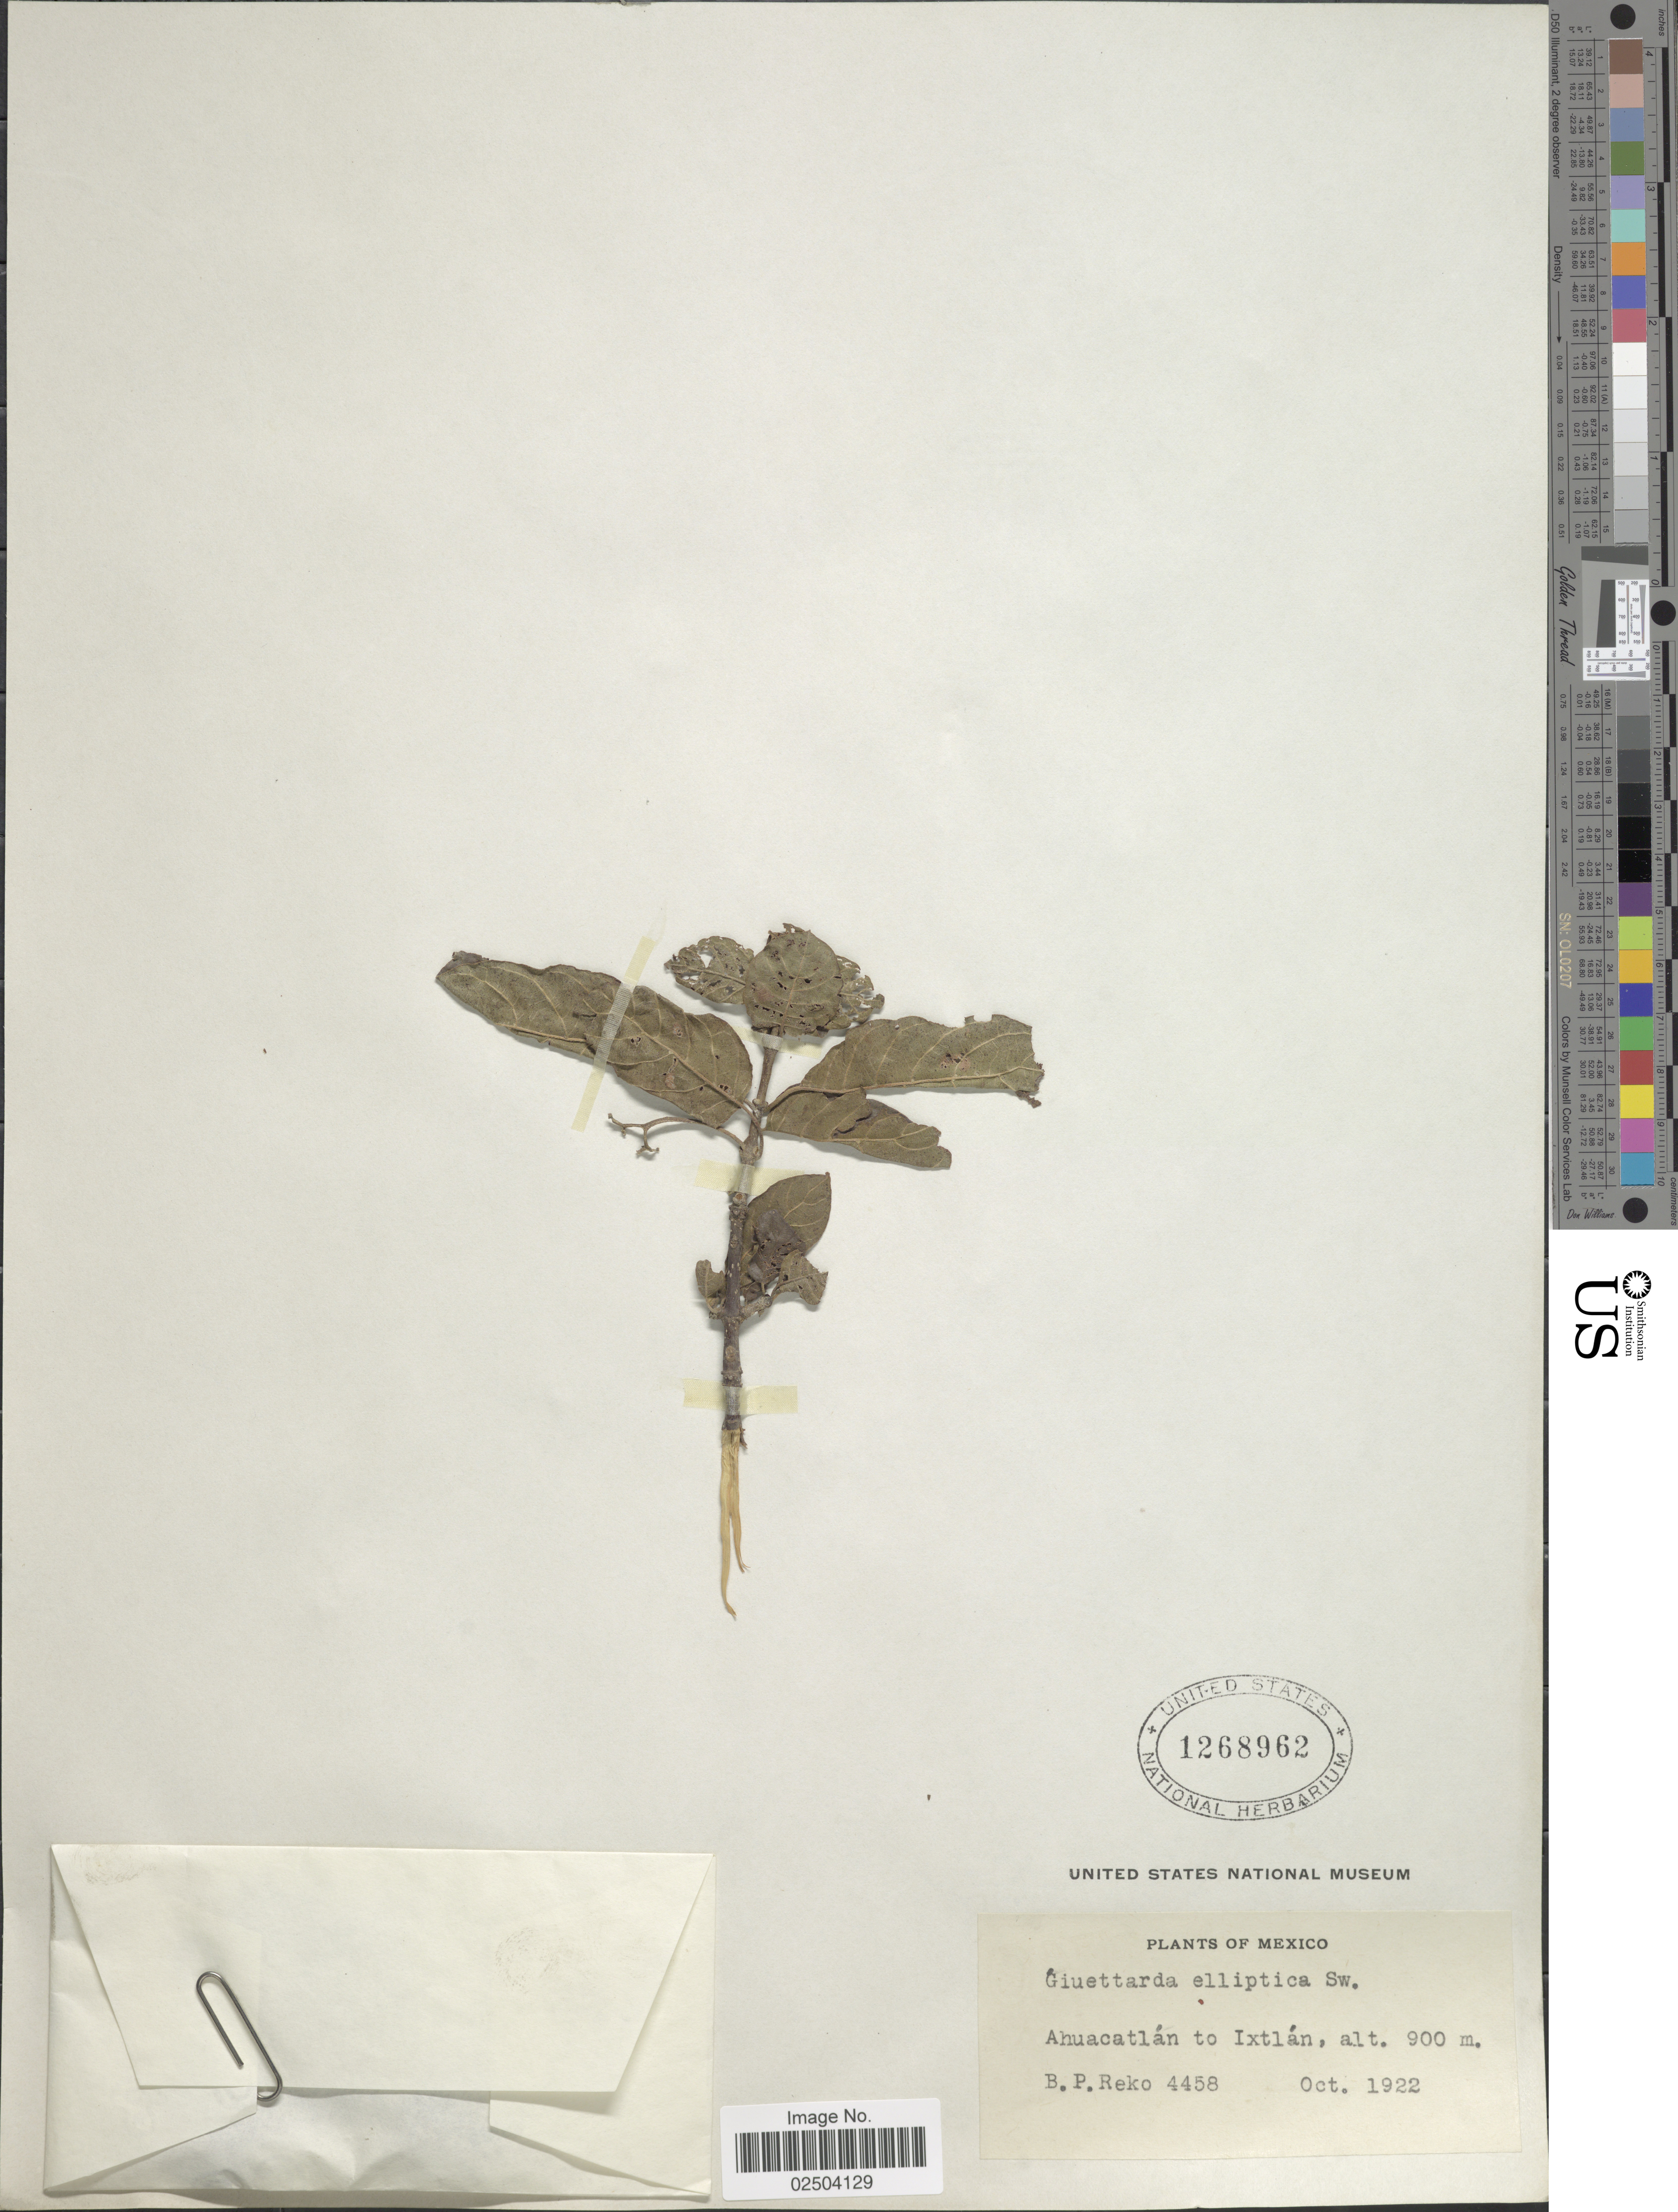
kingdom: Plantae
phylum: Tracheophyta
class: Magnoliopsida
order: Gentianales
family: Rubiaceae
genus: Guettarda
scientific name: Guettarda elliptica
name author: Sw.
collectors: B. P. Reko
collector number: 4458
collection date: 1922-10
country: Mexico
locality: Ahuacatlan to Ixtlan.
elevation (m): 900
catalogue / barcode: US 1268962